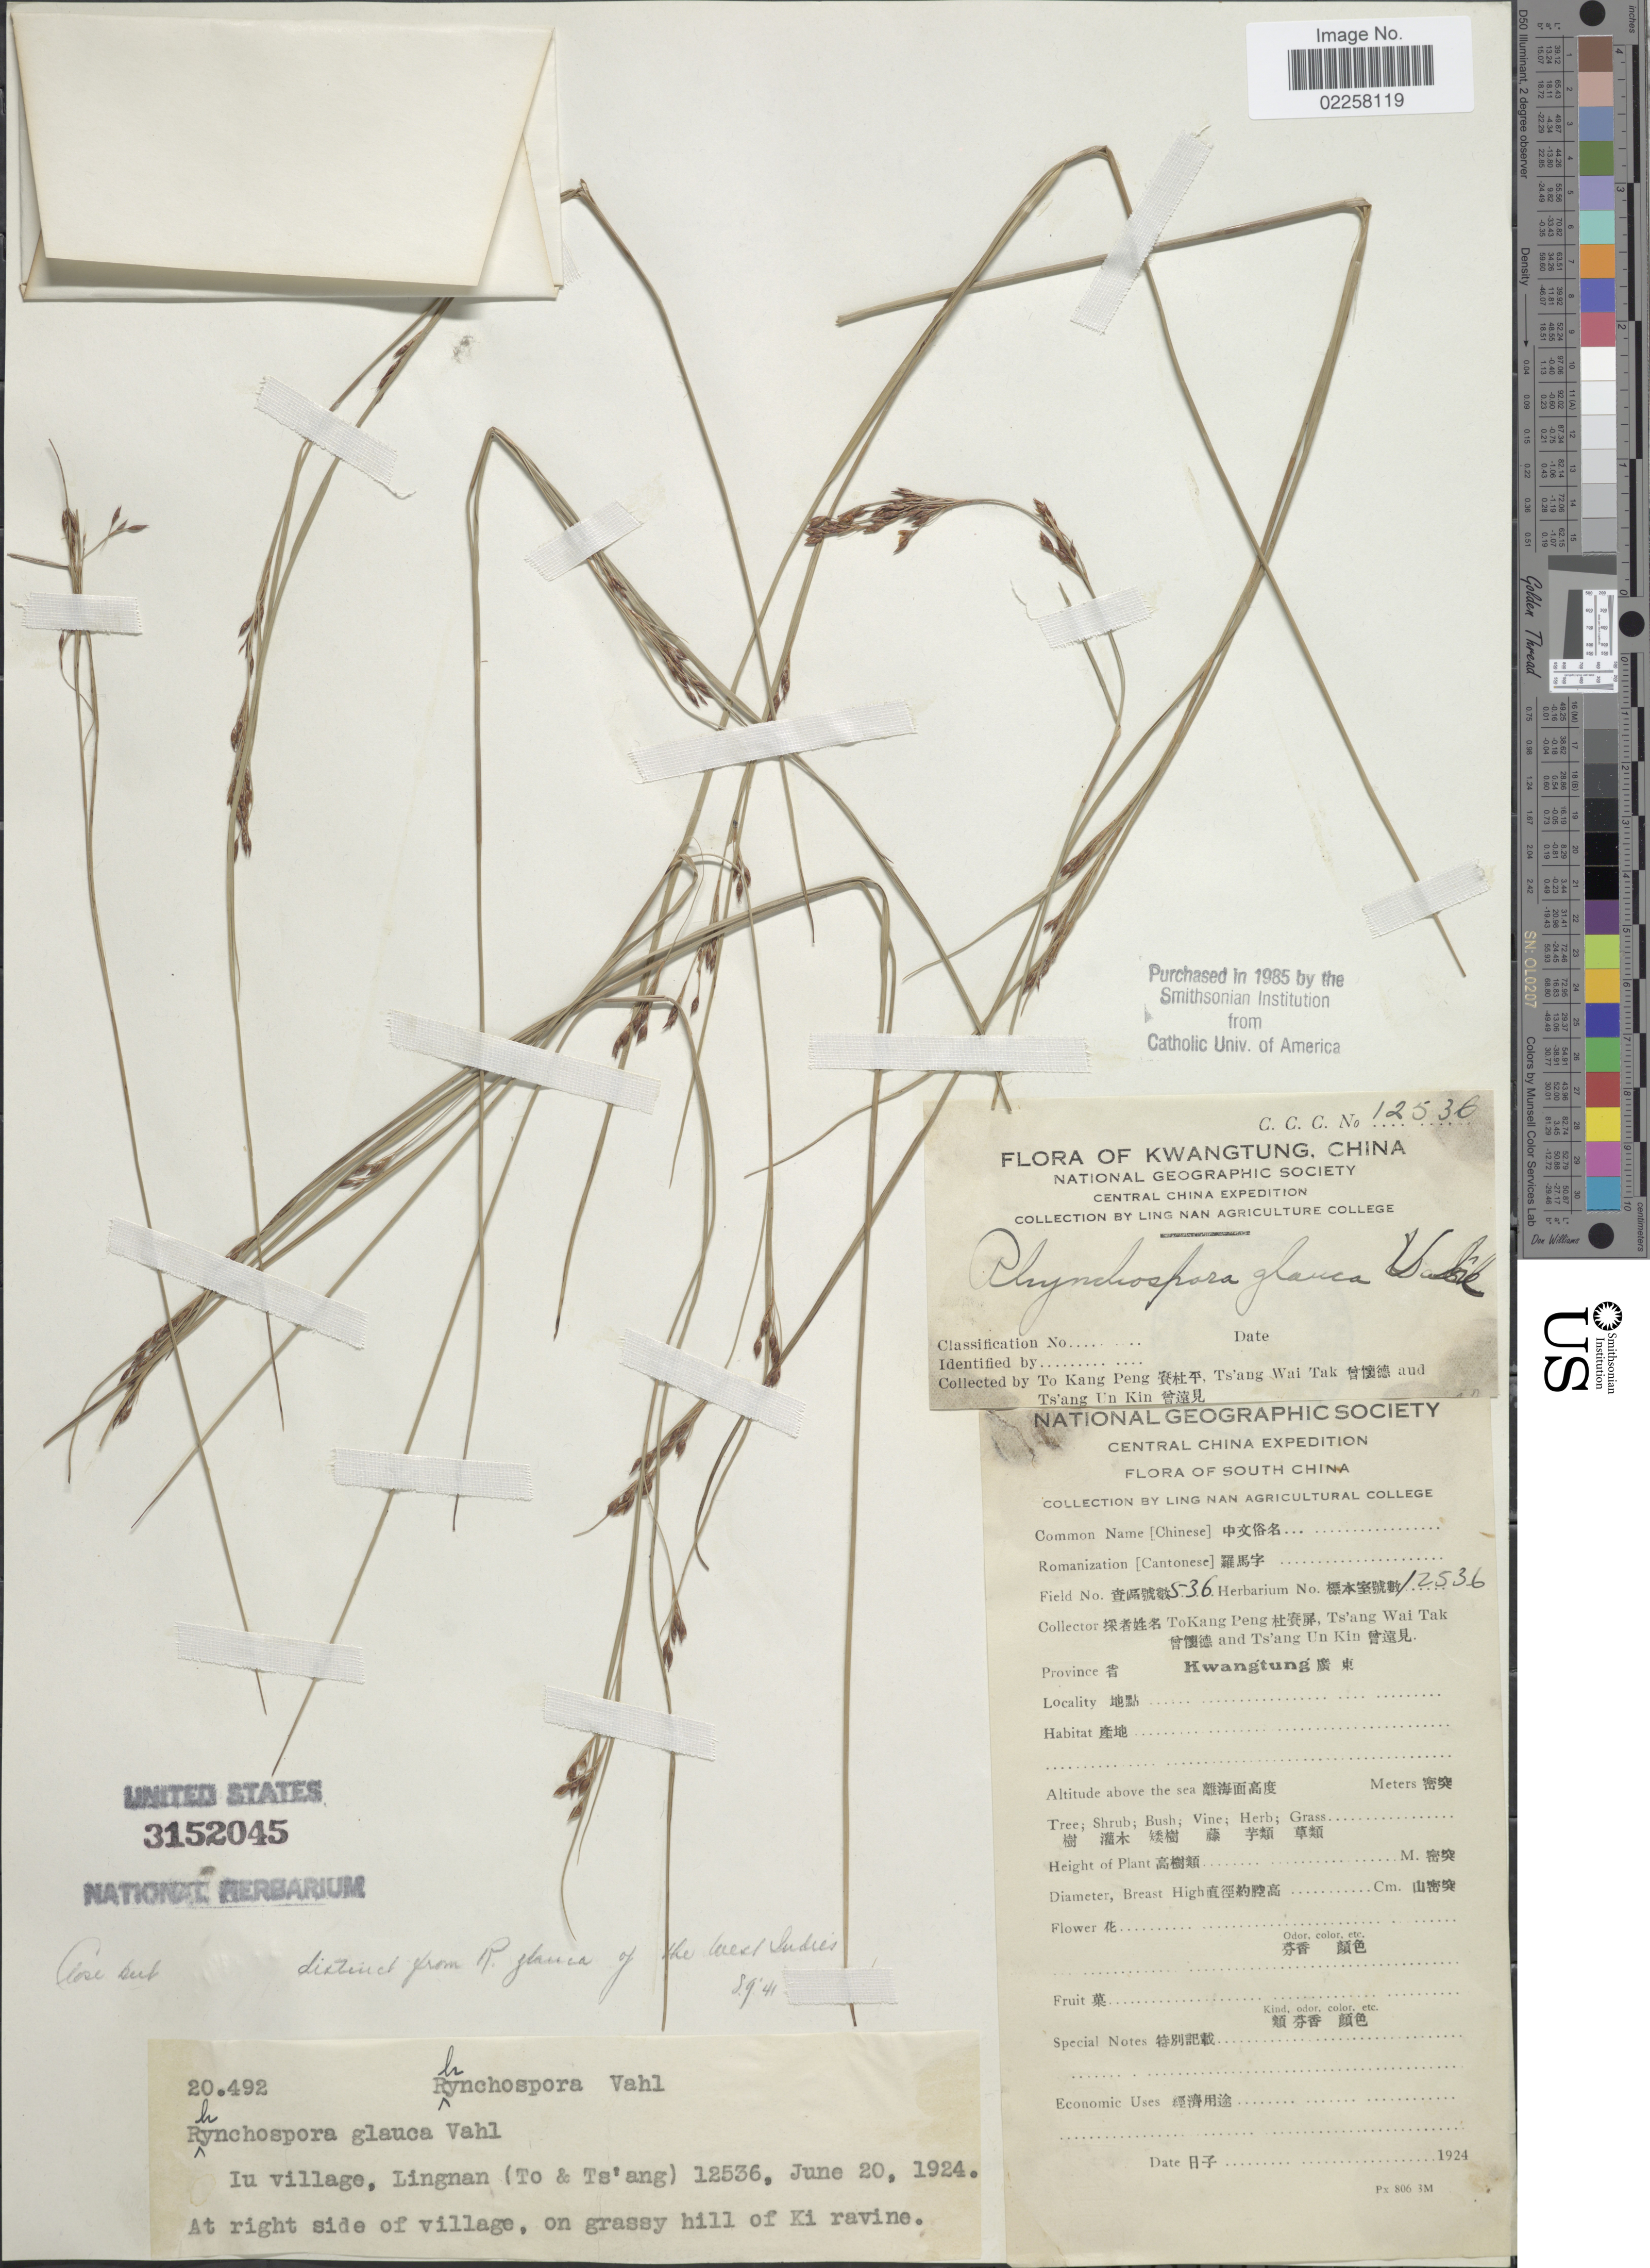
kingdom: Plantae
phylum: Tracheophyta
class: Liliopsida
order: Poales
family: Cyperaceae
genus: Rhynchospora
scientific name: Rhynchospora rugosa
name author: (Vahl) Gale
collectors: K. Peng, W. T. Tsang & Ts' Ang Un Kin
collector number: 12536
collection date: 1924-06-20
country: China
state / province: Guangdong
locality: Kwangtung. Central China.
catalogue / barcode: US 3152045